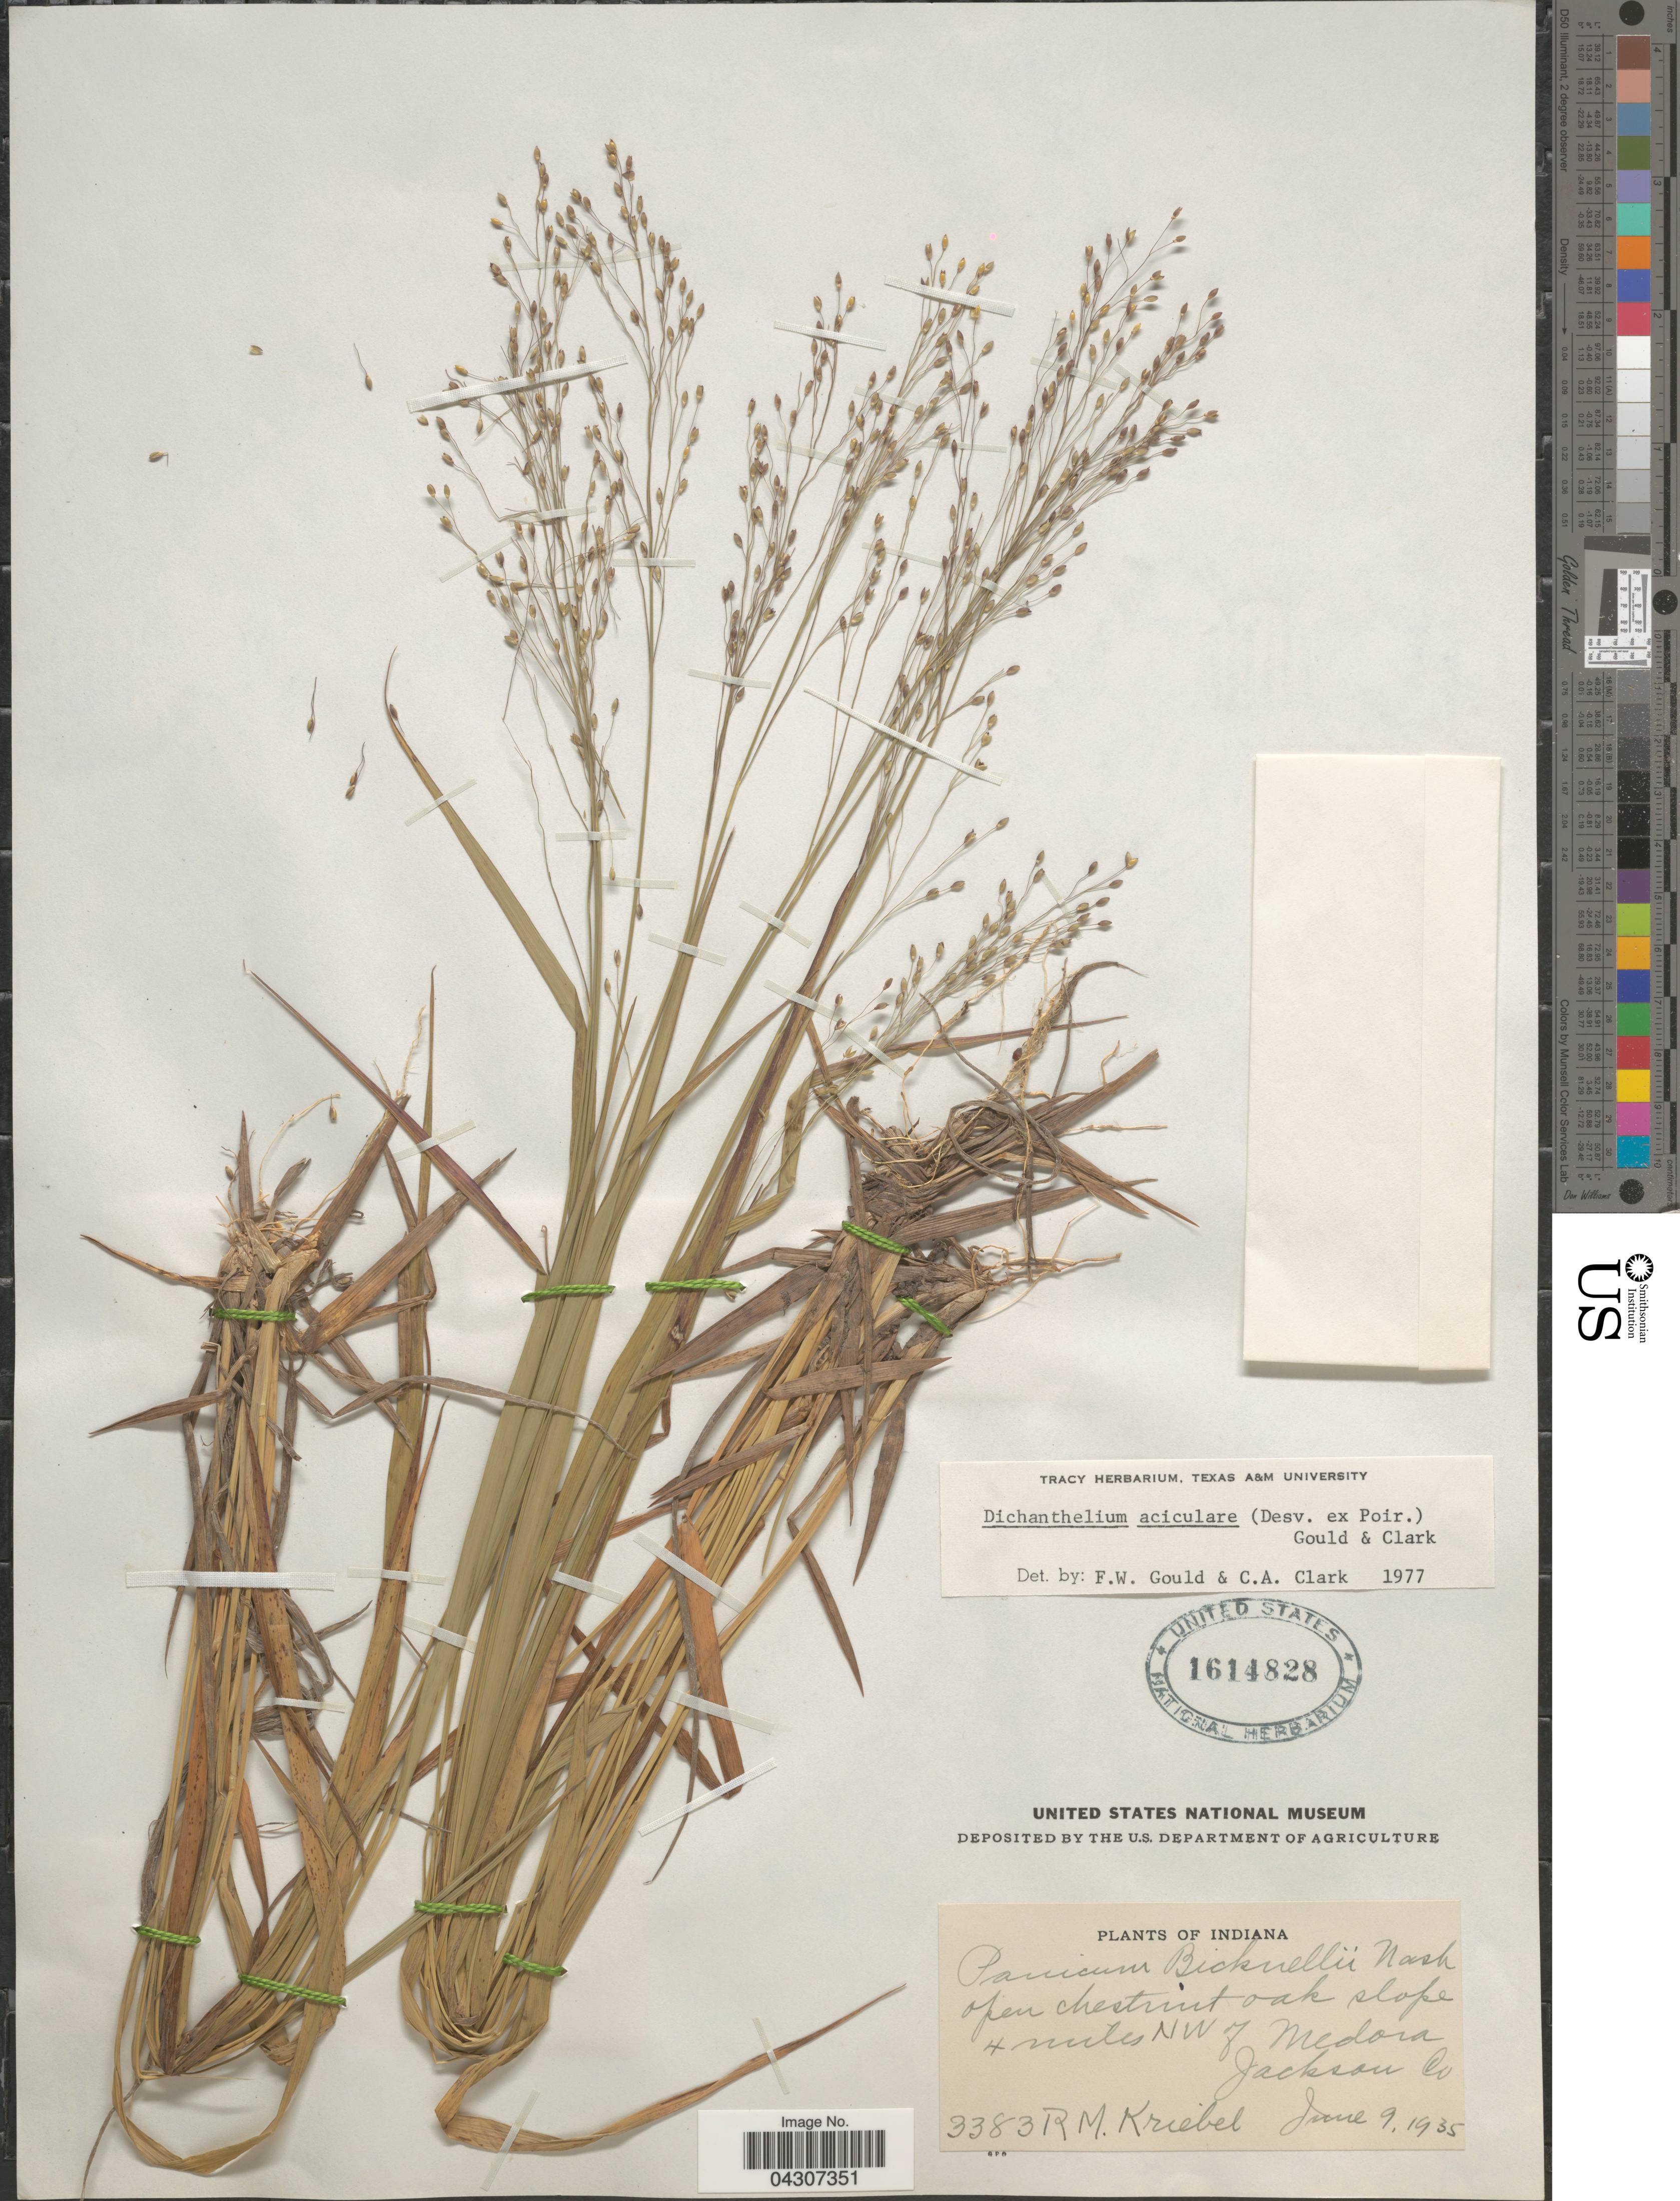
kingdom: Plantae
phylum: Tracheophyta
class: Liliopsida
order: Poales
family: Poaceae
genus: Dichanthelium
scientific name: Dichanthelium aciculare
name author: (Desv. ex Poir.) Gould & C.A. Clark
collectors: R. M. Kriebel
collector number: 3383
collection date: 1935-06-09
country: United States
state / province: Indiana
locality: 4 miles NW of Medora. Jackson Co.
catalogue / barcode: US 1614828